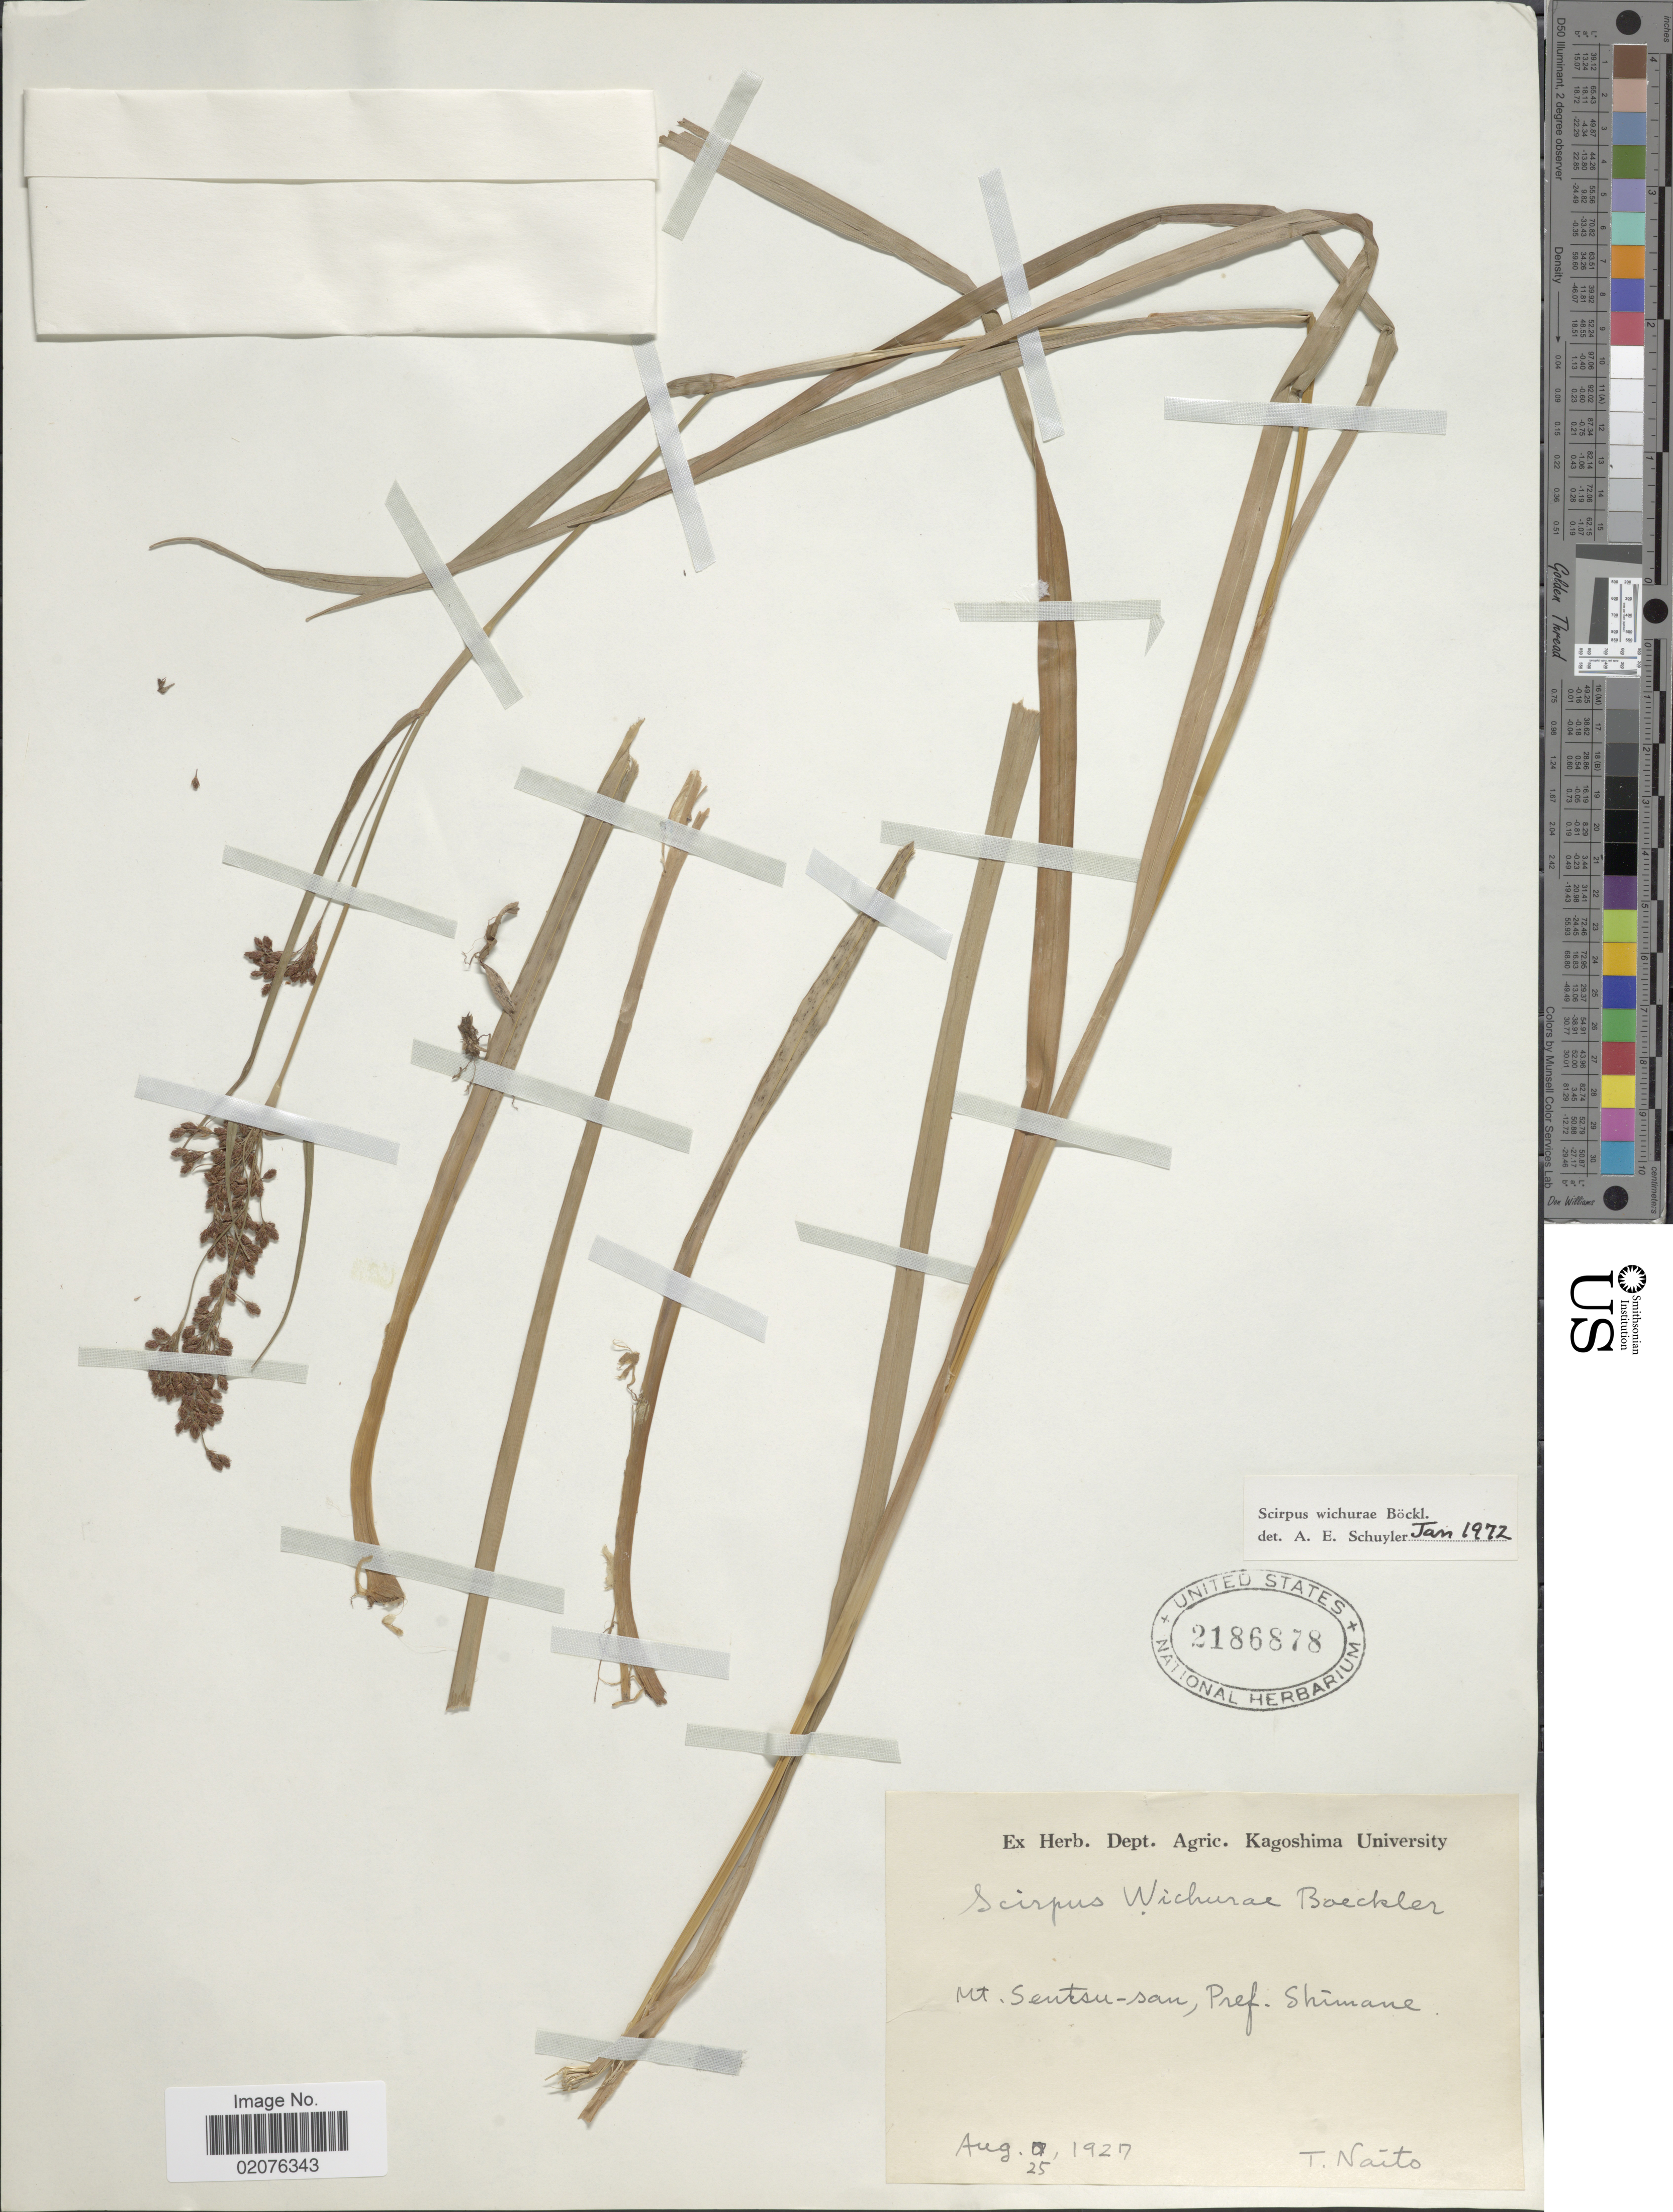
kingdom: Plantae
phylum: Tracheophyta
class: Liliopsida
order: Poales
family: Cyperaceae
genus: Scirpus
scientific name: Scirpus wichurae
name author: Boeckeler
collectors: T. Naito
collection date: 1927-08-25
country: Japan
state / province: Simane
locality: Mt. Sentsu-san, Pref. Shimane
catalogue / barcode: US 2186878